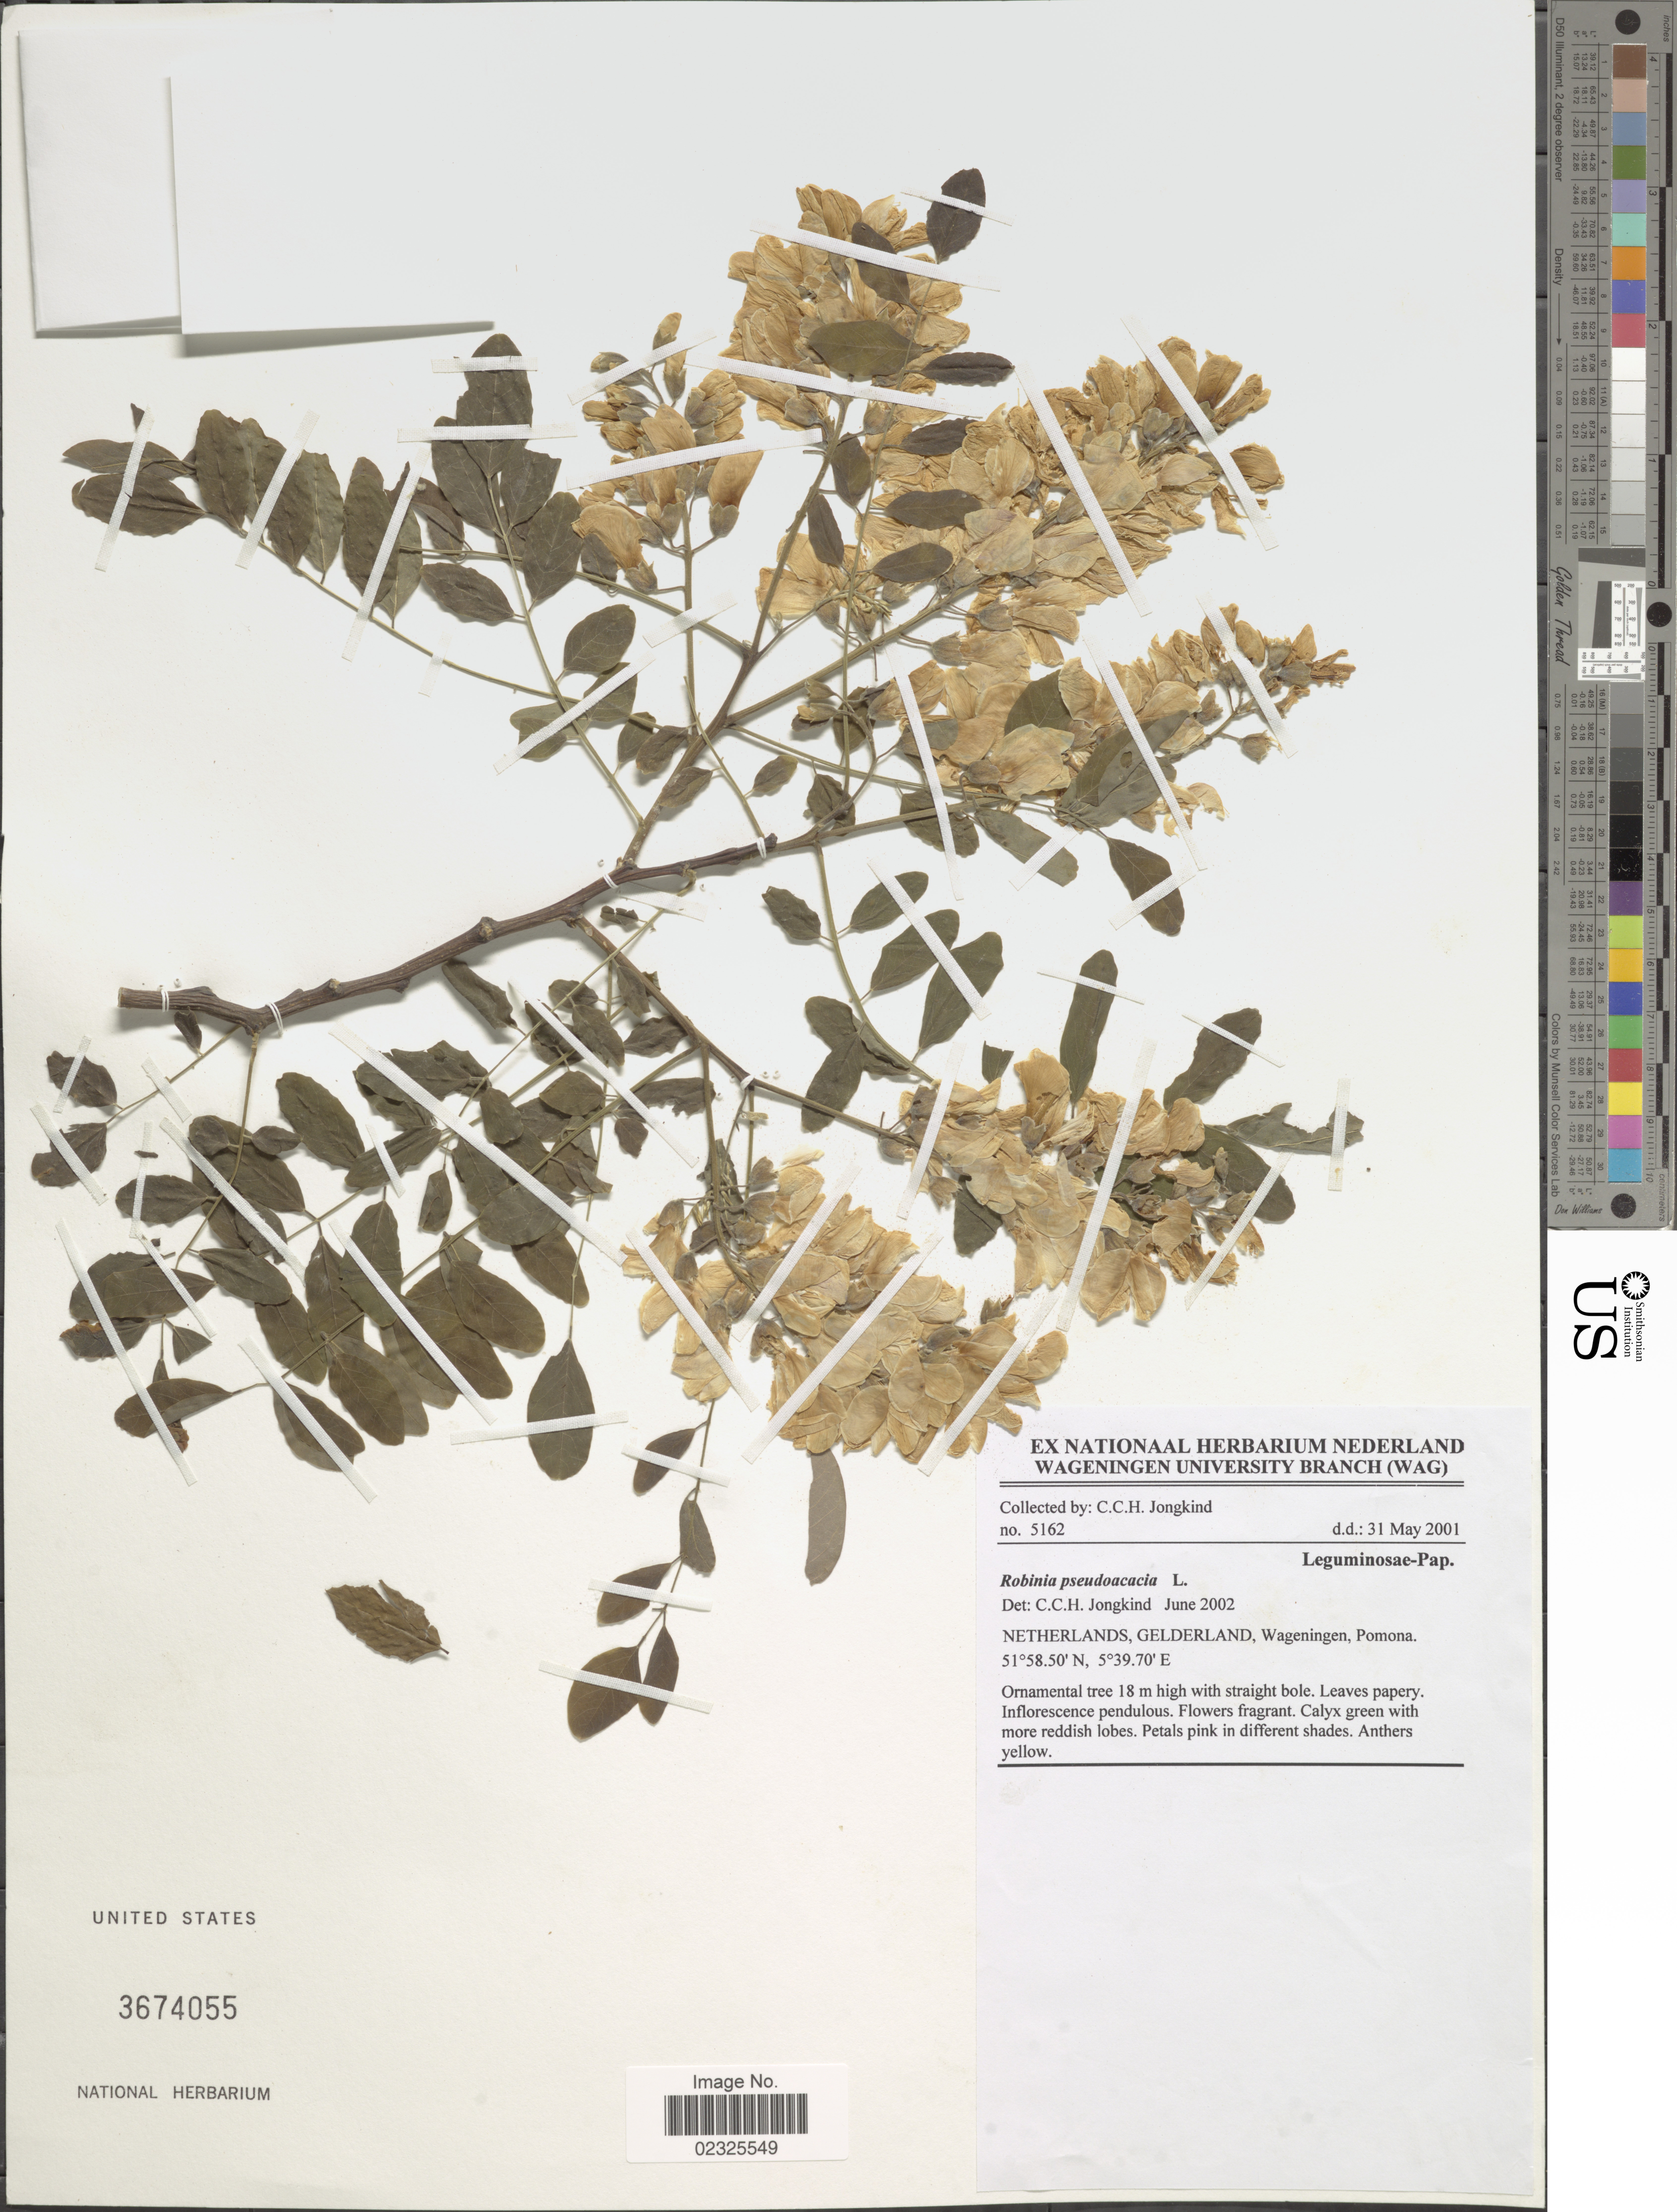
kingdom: Plantae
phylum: Tracheophyta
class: Magnoliopsida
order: Fabales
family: Fabaceae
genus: Robinia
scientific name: Robinia pseudoacacia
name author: L.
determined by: Jongkind, C. C. H.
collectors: C. C. Jongkind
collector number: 5162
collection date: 2001-05-31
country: Netherlands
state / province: Gelderland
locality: Wavgeningen, Pomona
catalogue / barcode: US 3674055